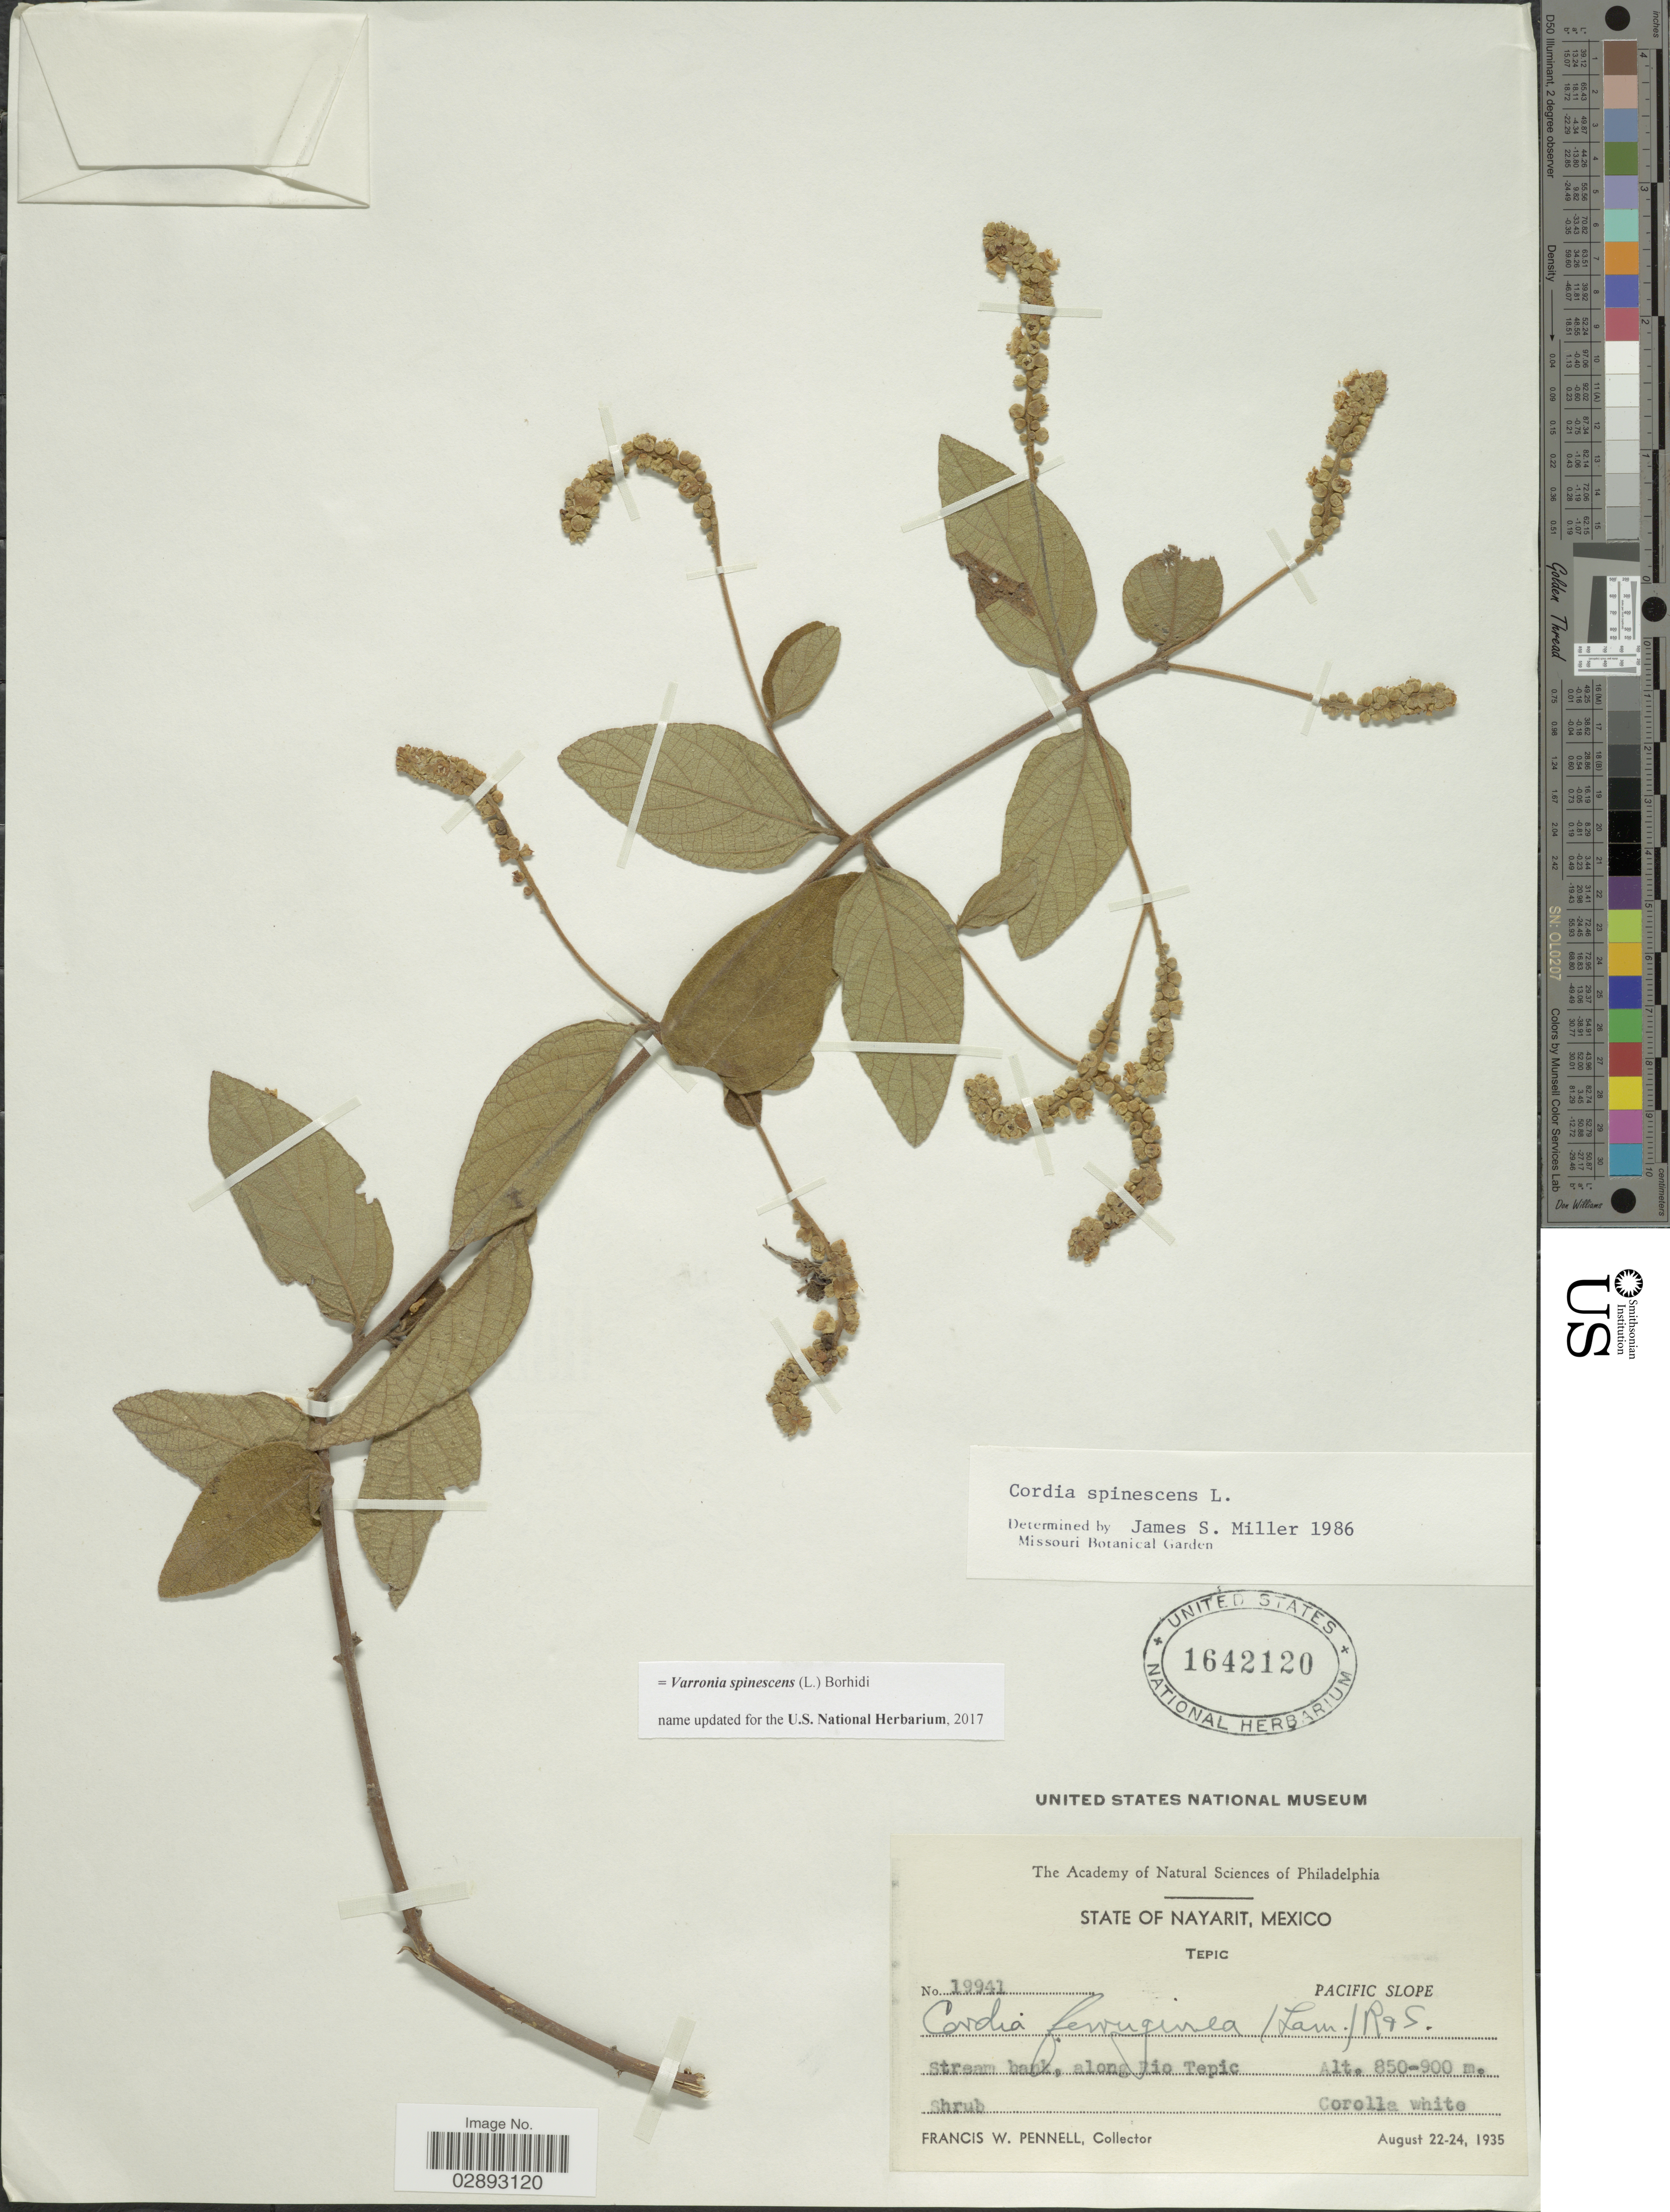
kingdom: Plantae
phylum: Tracheophyta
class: Magnoliopsida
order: Boraginales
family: Cordiaceae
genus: Varronia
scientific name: Varronia spinescens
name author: (L.) Borhidi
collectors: F. W. Pennell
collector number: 19941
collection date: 1935-08-22/1935-08-24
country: Mexico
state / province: Nayarit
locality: State of Nayarit. Tepic. Pacific Slope. Stream bank, along Rio Tepic.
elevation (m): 850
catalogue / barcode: US 1642120